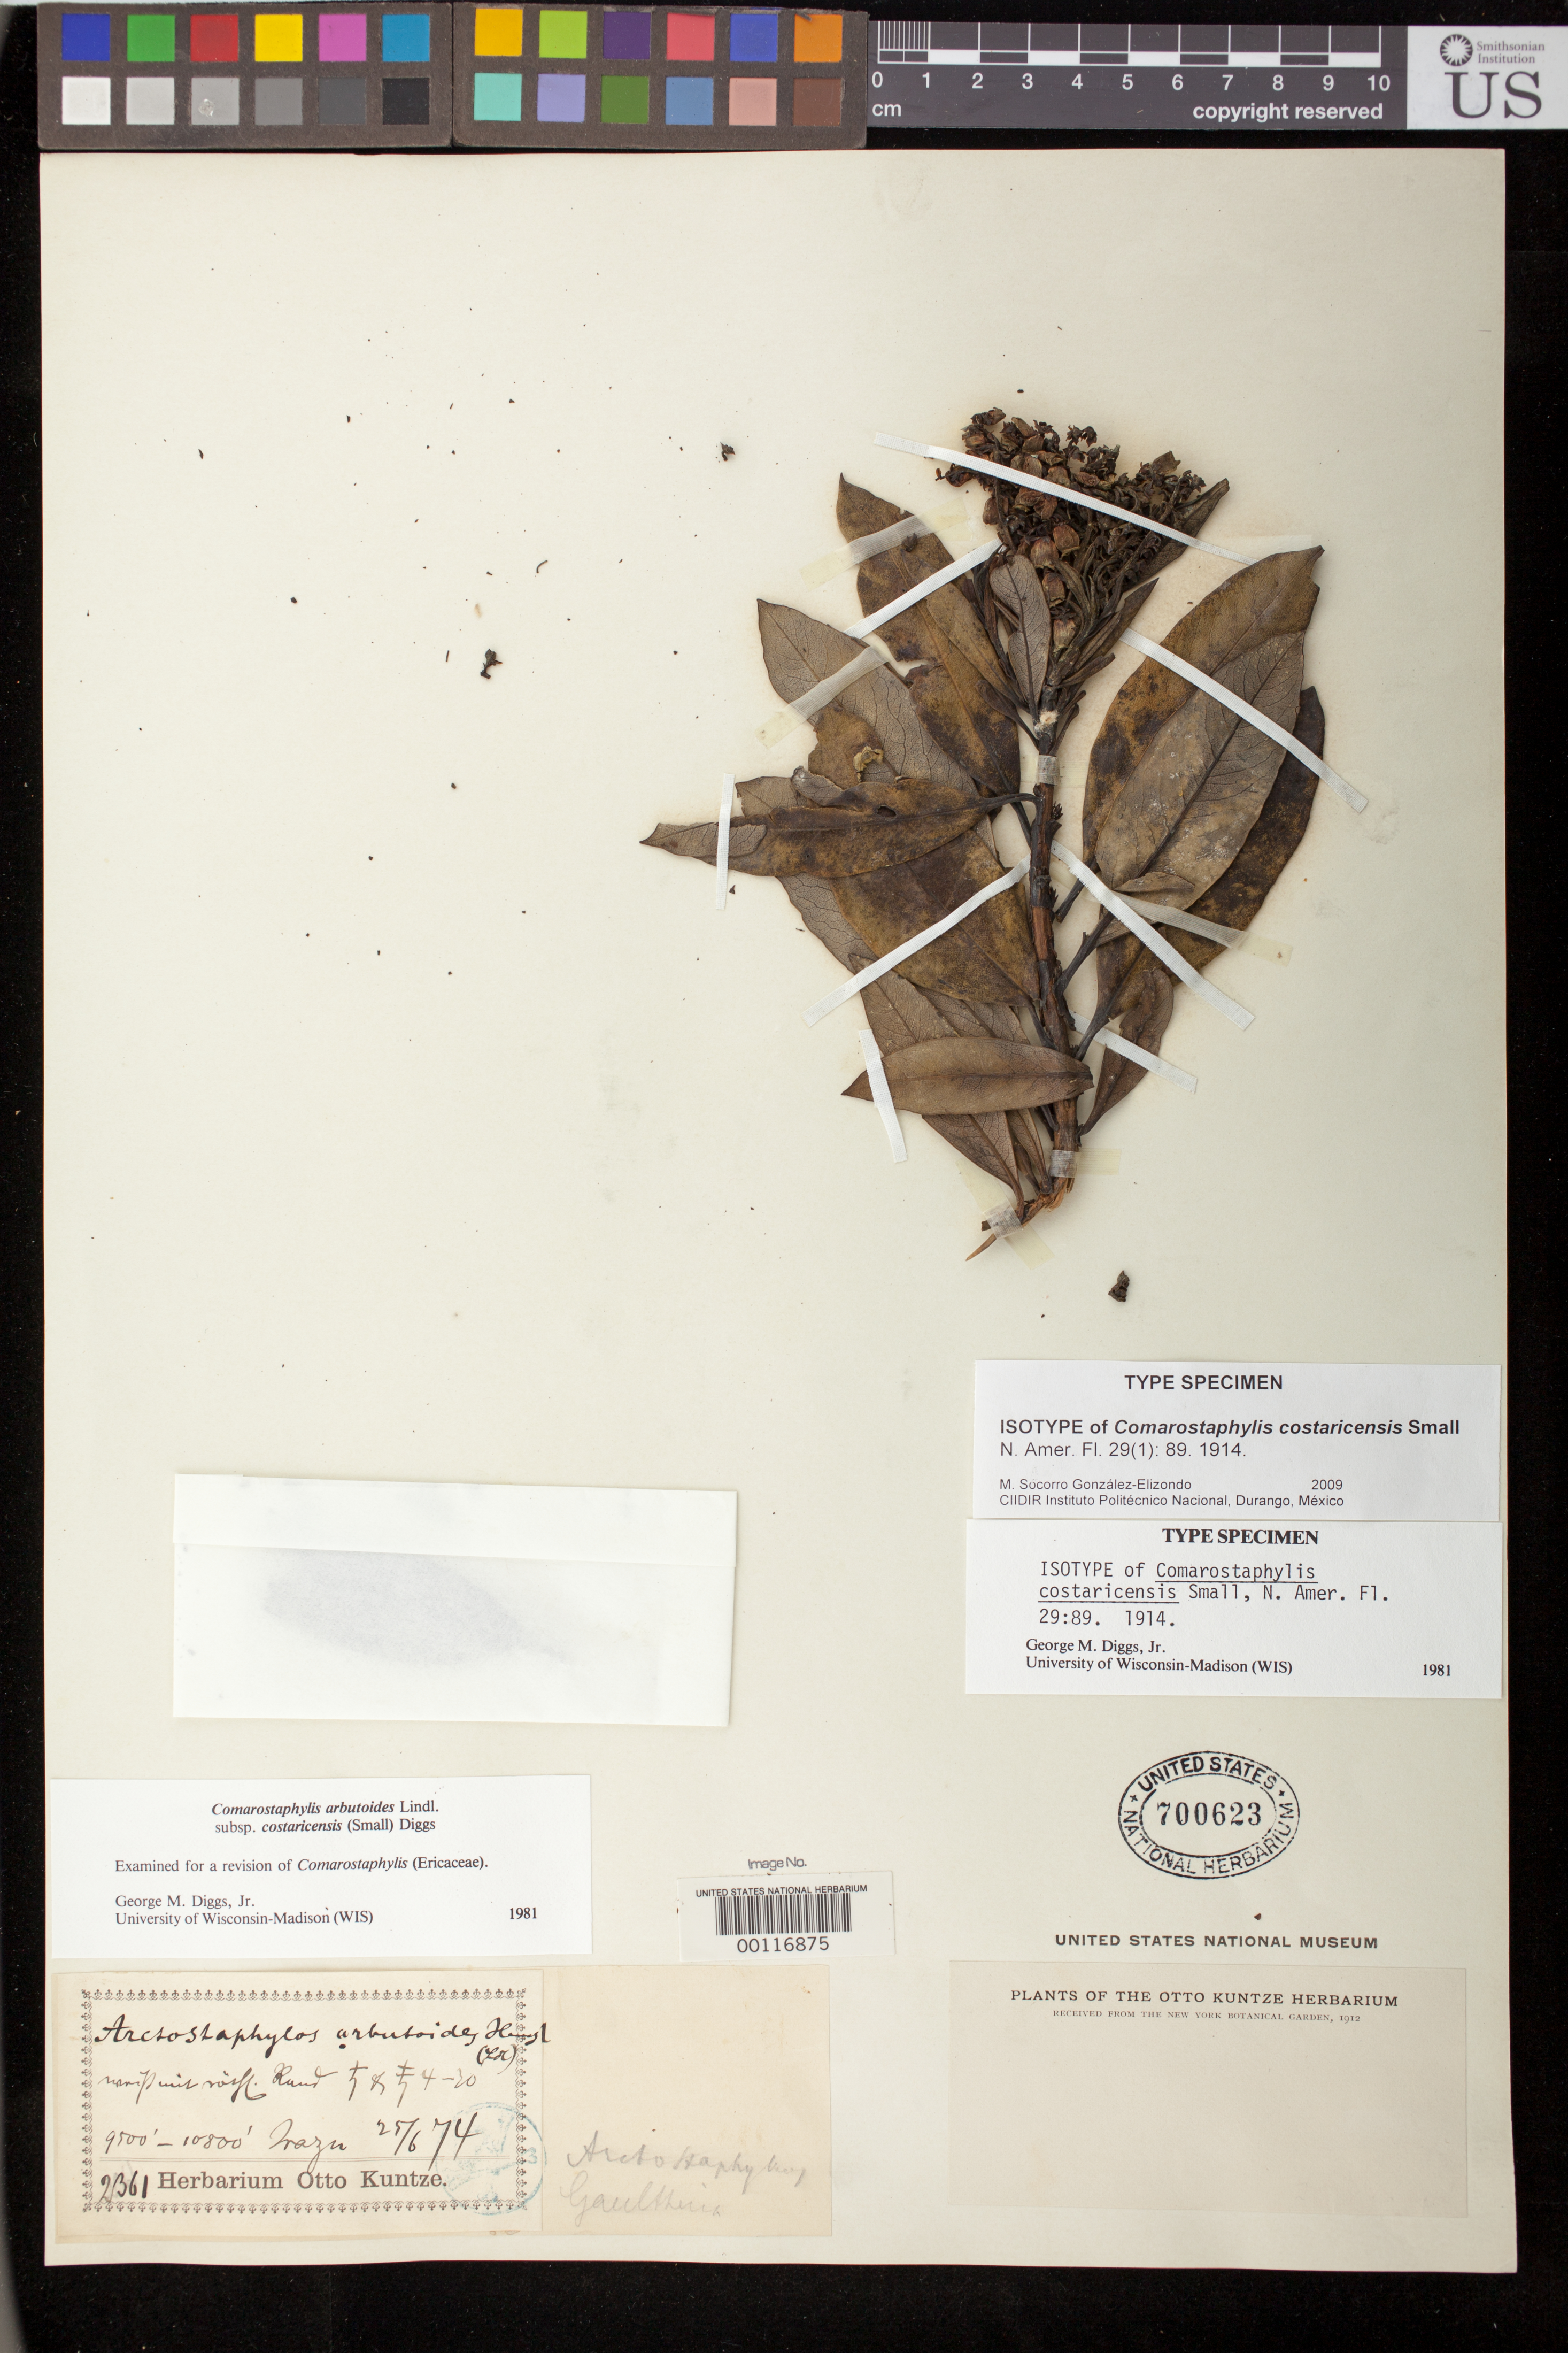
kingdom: Plantae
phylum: Tracheophyta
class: Magnoliopsida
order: Ericales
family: Ericaceae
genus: Comarostaphylis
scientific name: Comarostaphylis costaricensis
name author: Small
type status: Isotype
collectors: C.E.O. Kuntze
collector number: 2361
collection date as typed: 25 Jun 1874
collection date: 1874-06-25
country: Costa Rica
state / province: Cartago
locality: Irazu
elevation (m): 2896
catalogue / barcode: US 700623